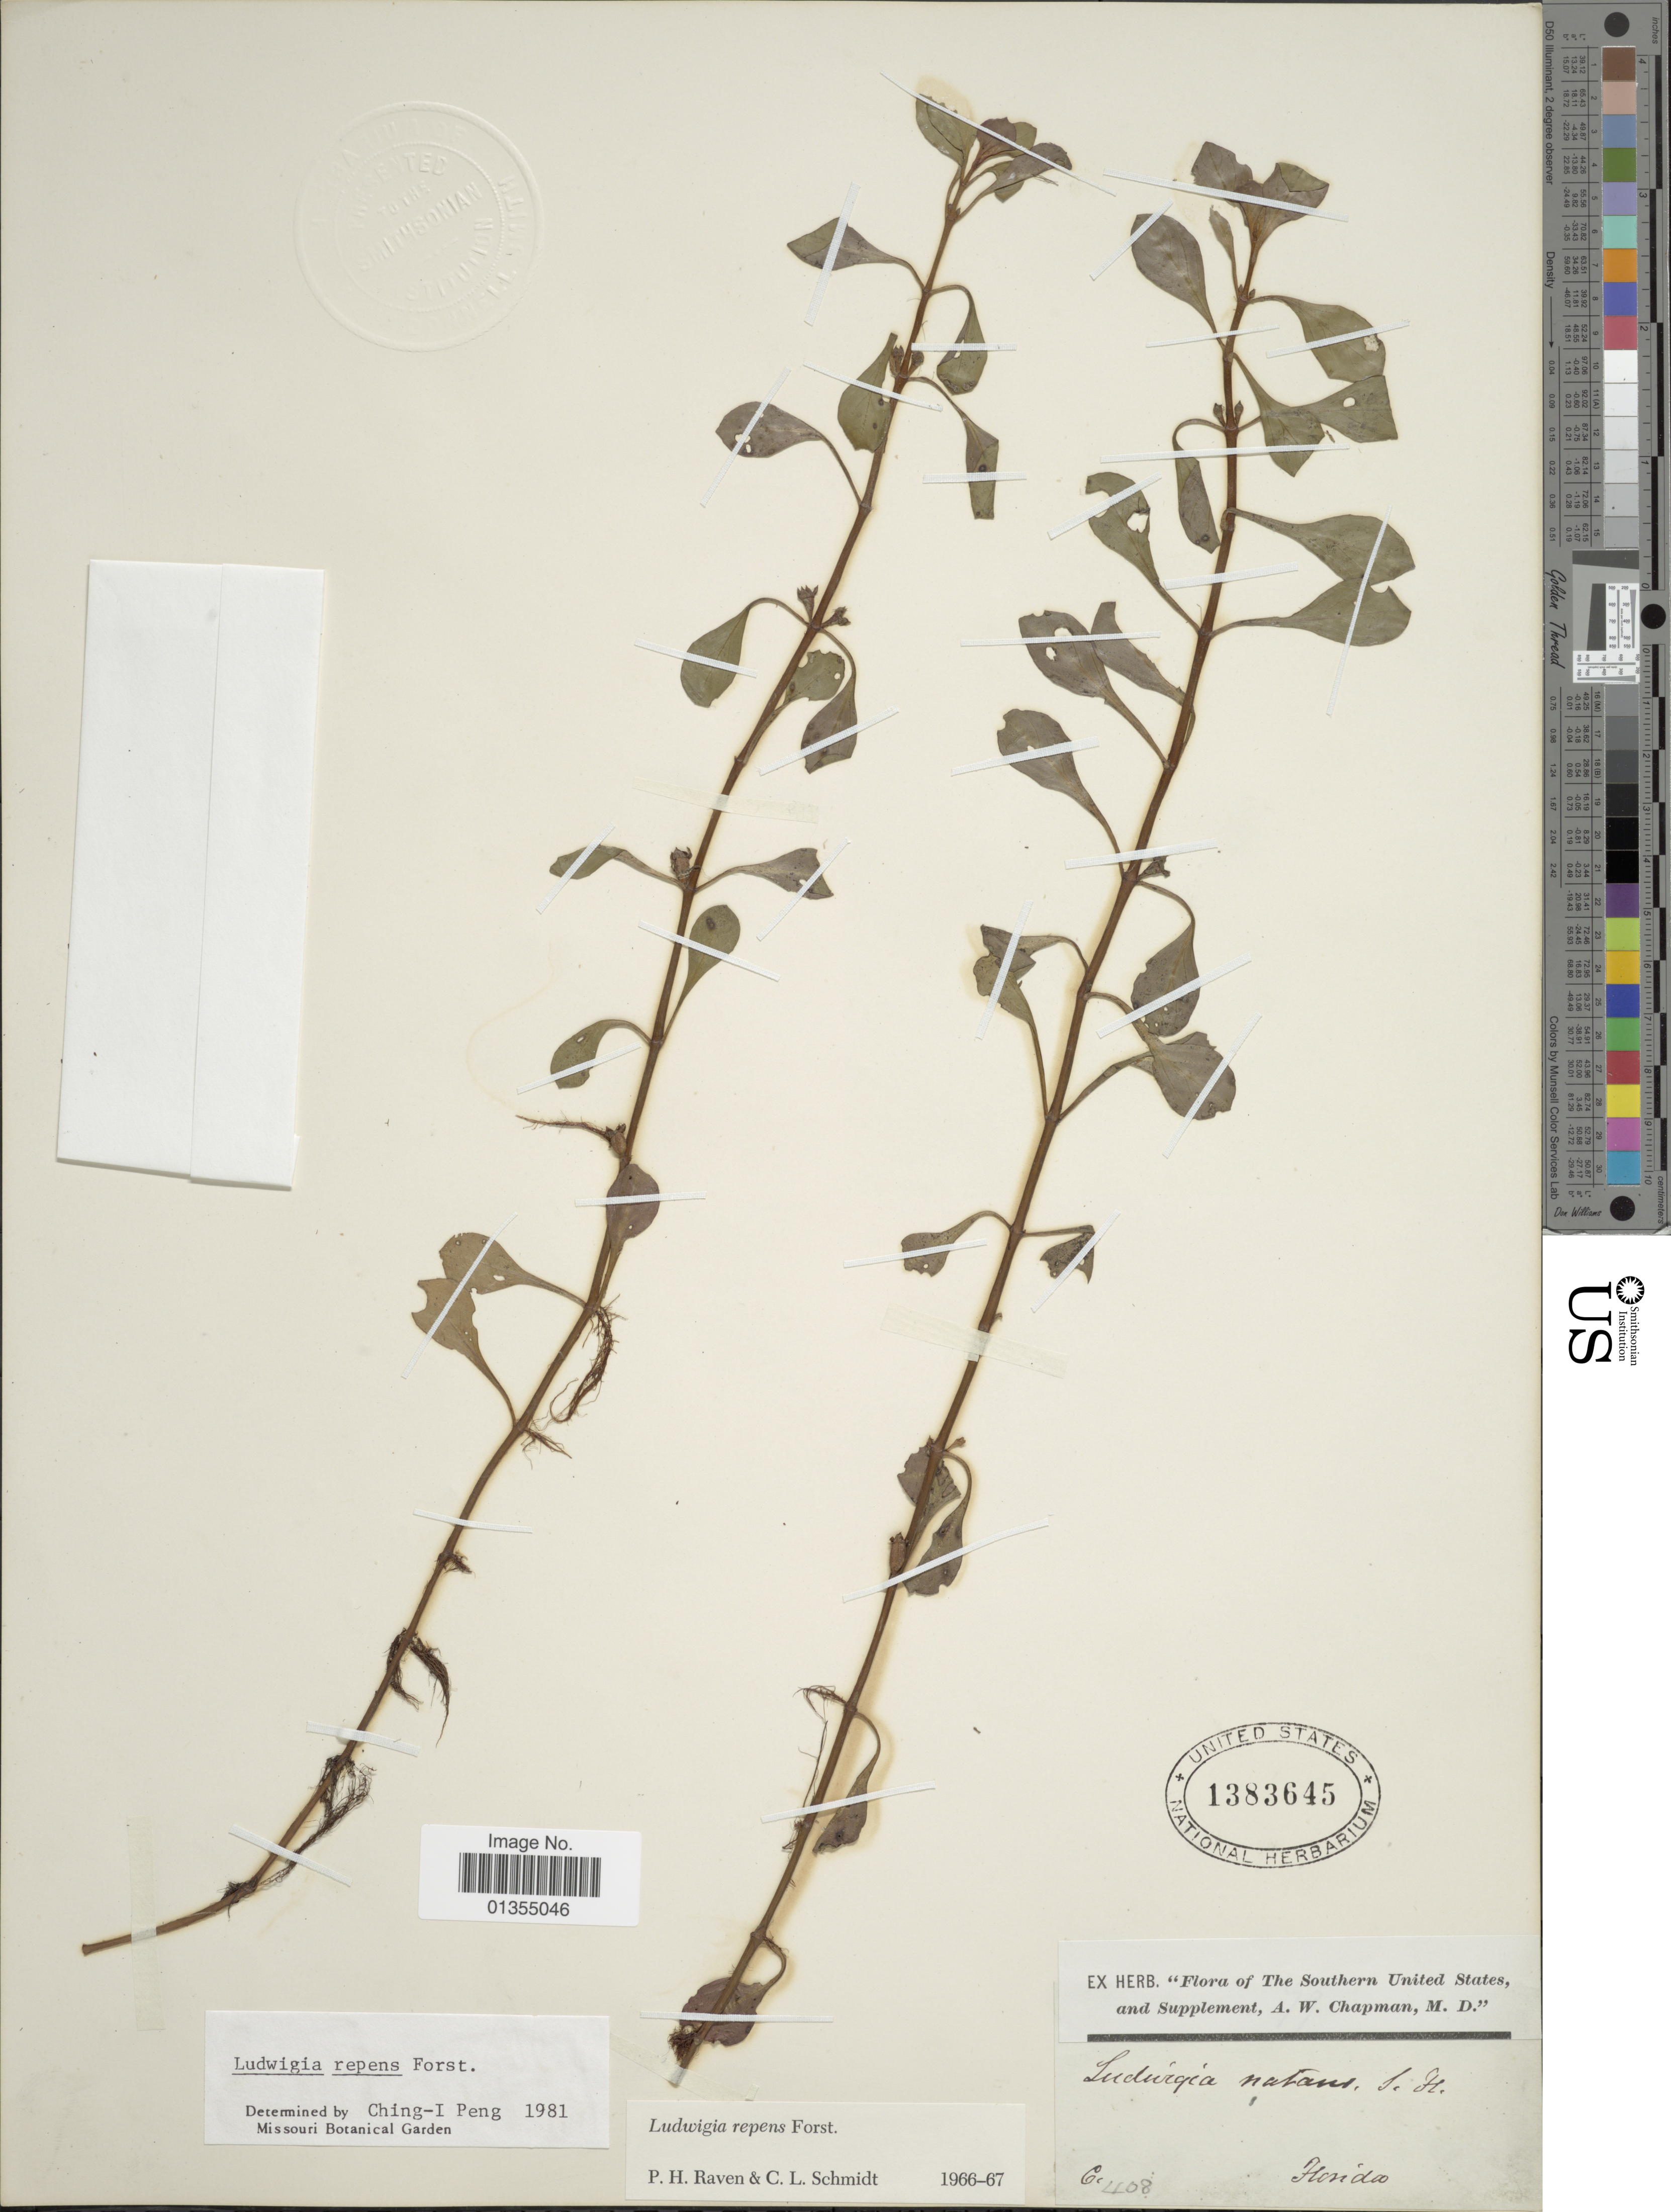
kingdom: Plantae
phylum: Tracheophyta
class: Magnoliopsida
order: Myrtales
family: Onagraceae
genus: Ludwigia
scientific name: Ludwigia repens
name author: J.R. Forst.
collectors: A. W. Chapman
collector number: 6408*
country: United States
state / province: Florida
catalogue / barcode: US 1383645